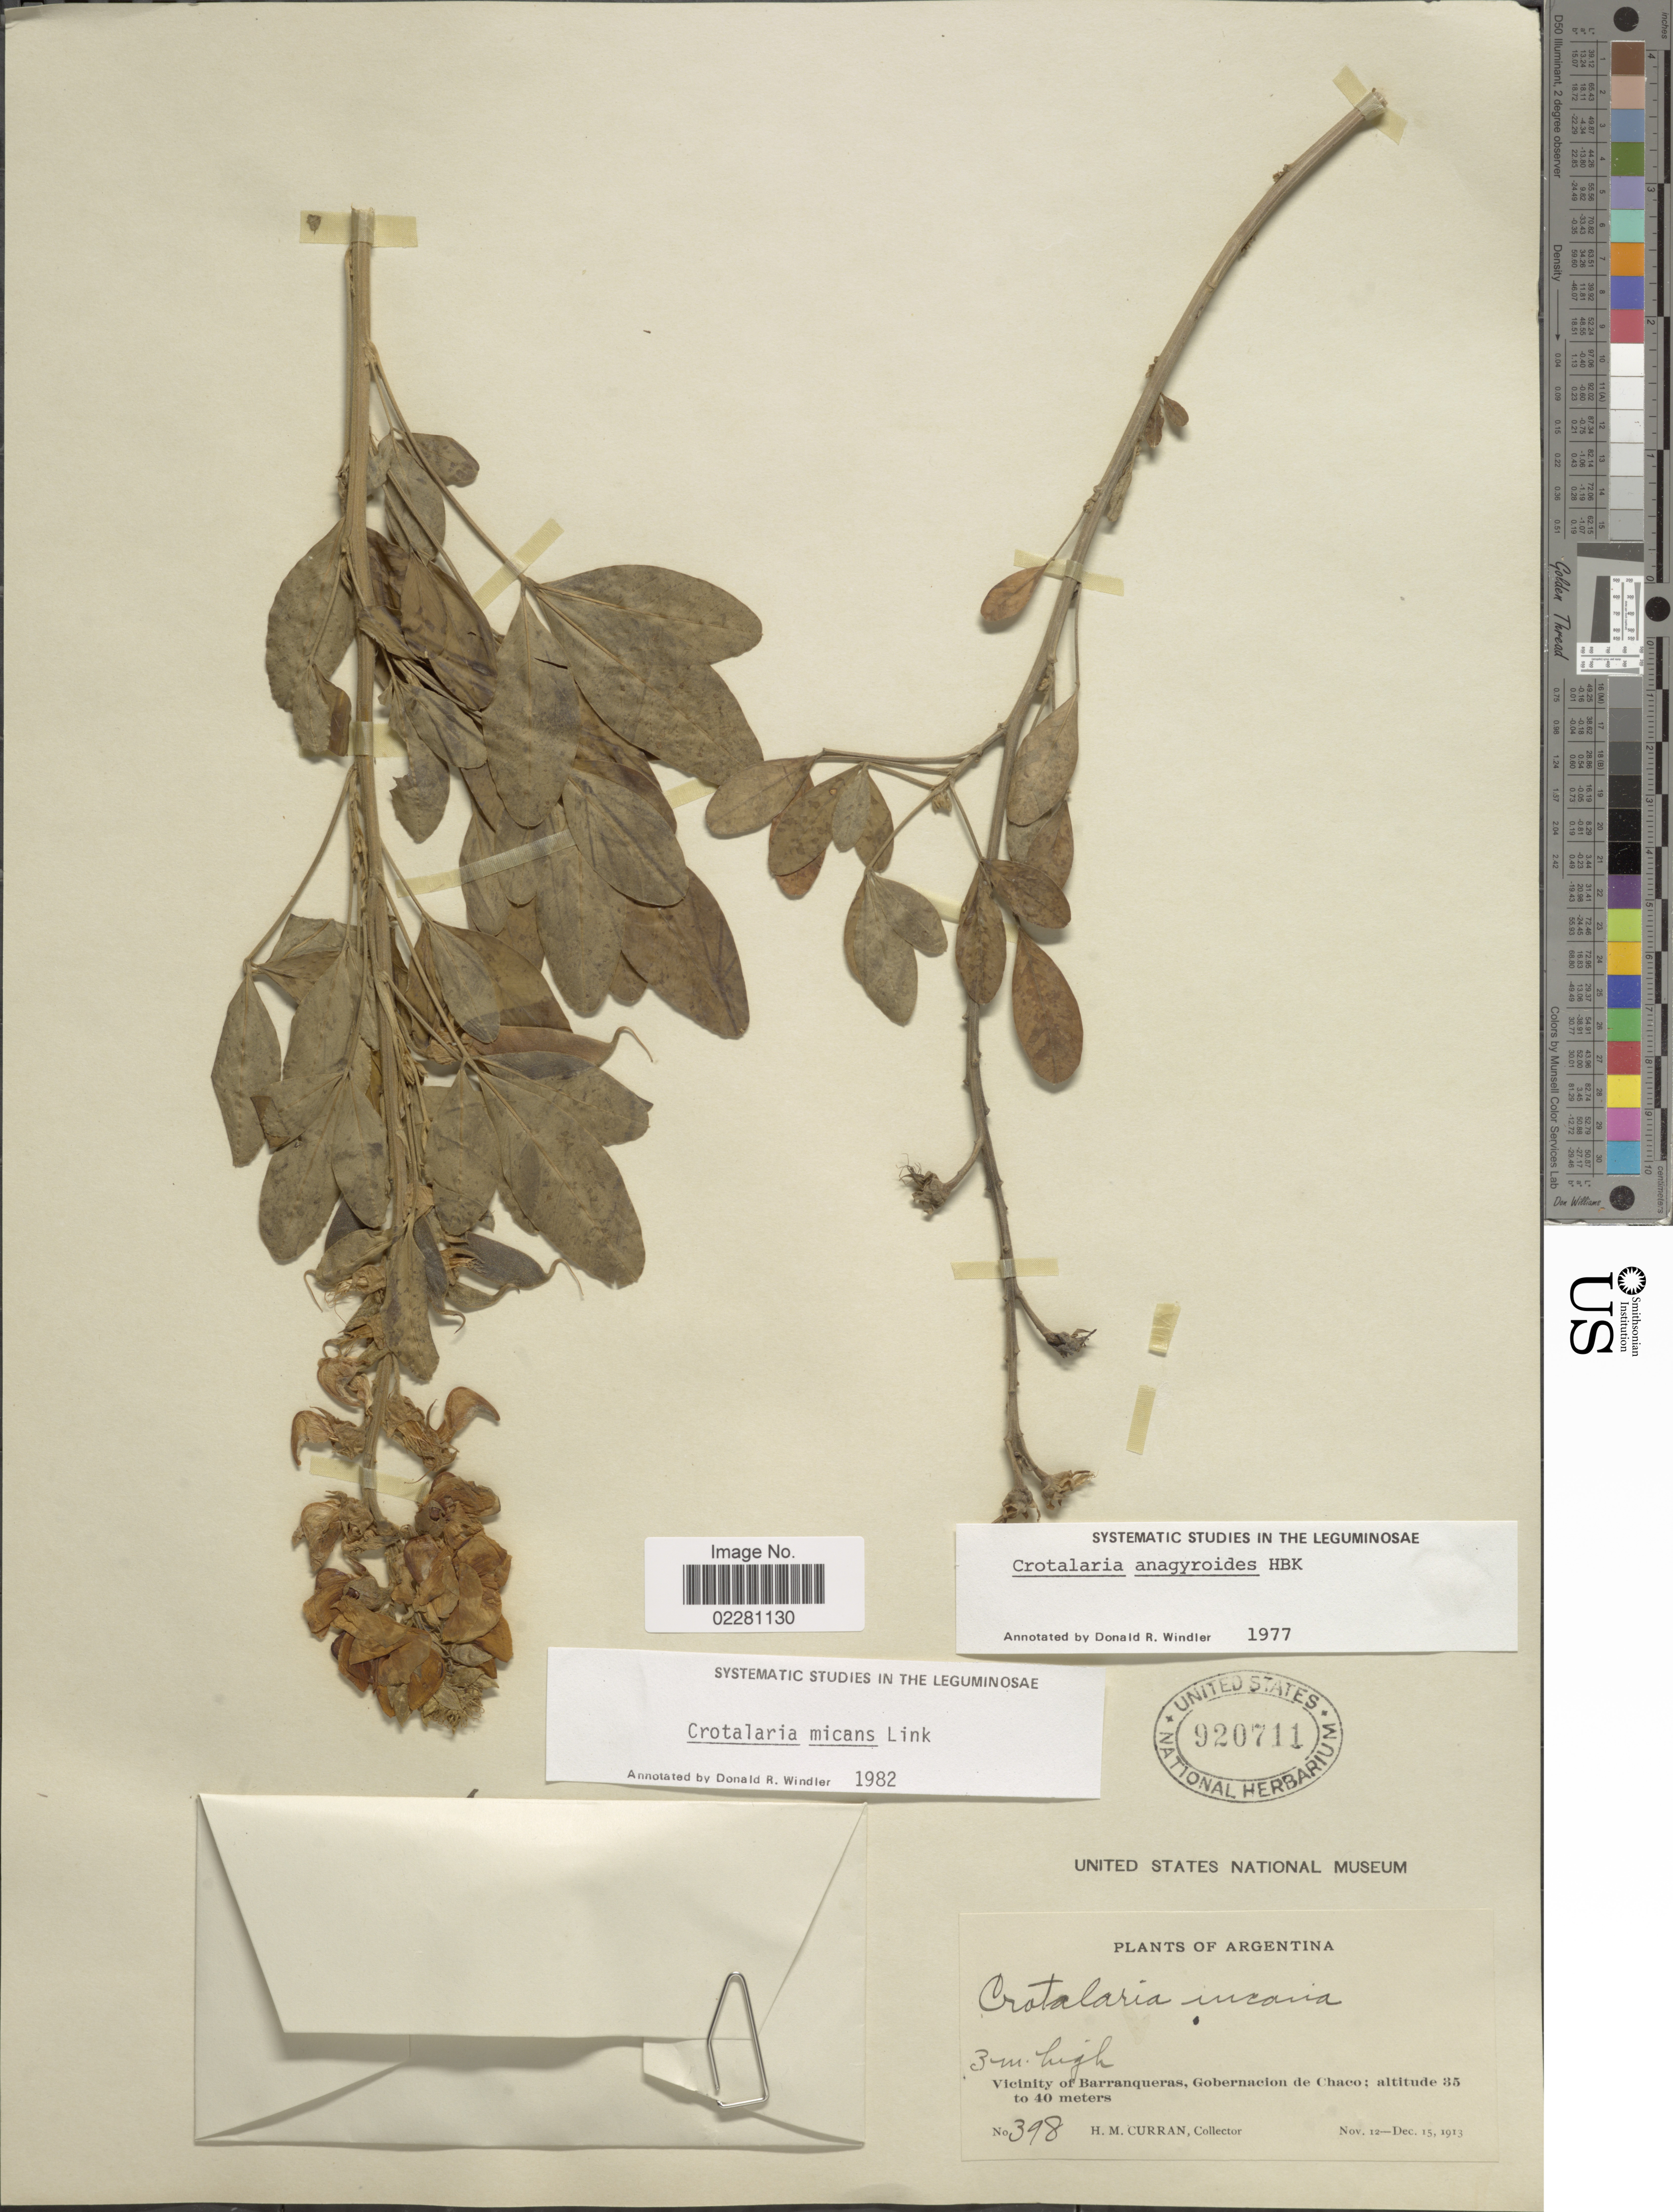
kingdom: Plantae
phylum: Tracheophyta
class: Magnoliopsida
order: Fabales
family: Fabaceae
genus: Crotalaria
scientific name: Crotalaria micans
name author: Link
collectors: H. M. Curran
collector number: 398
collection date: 1913-11-12/1913-12-15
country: Argentina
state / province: Chaco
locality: Vicinity of Barranqueras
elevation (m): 35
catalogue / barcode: US 920711